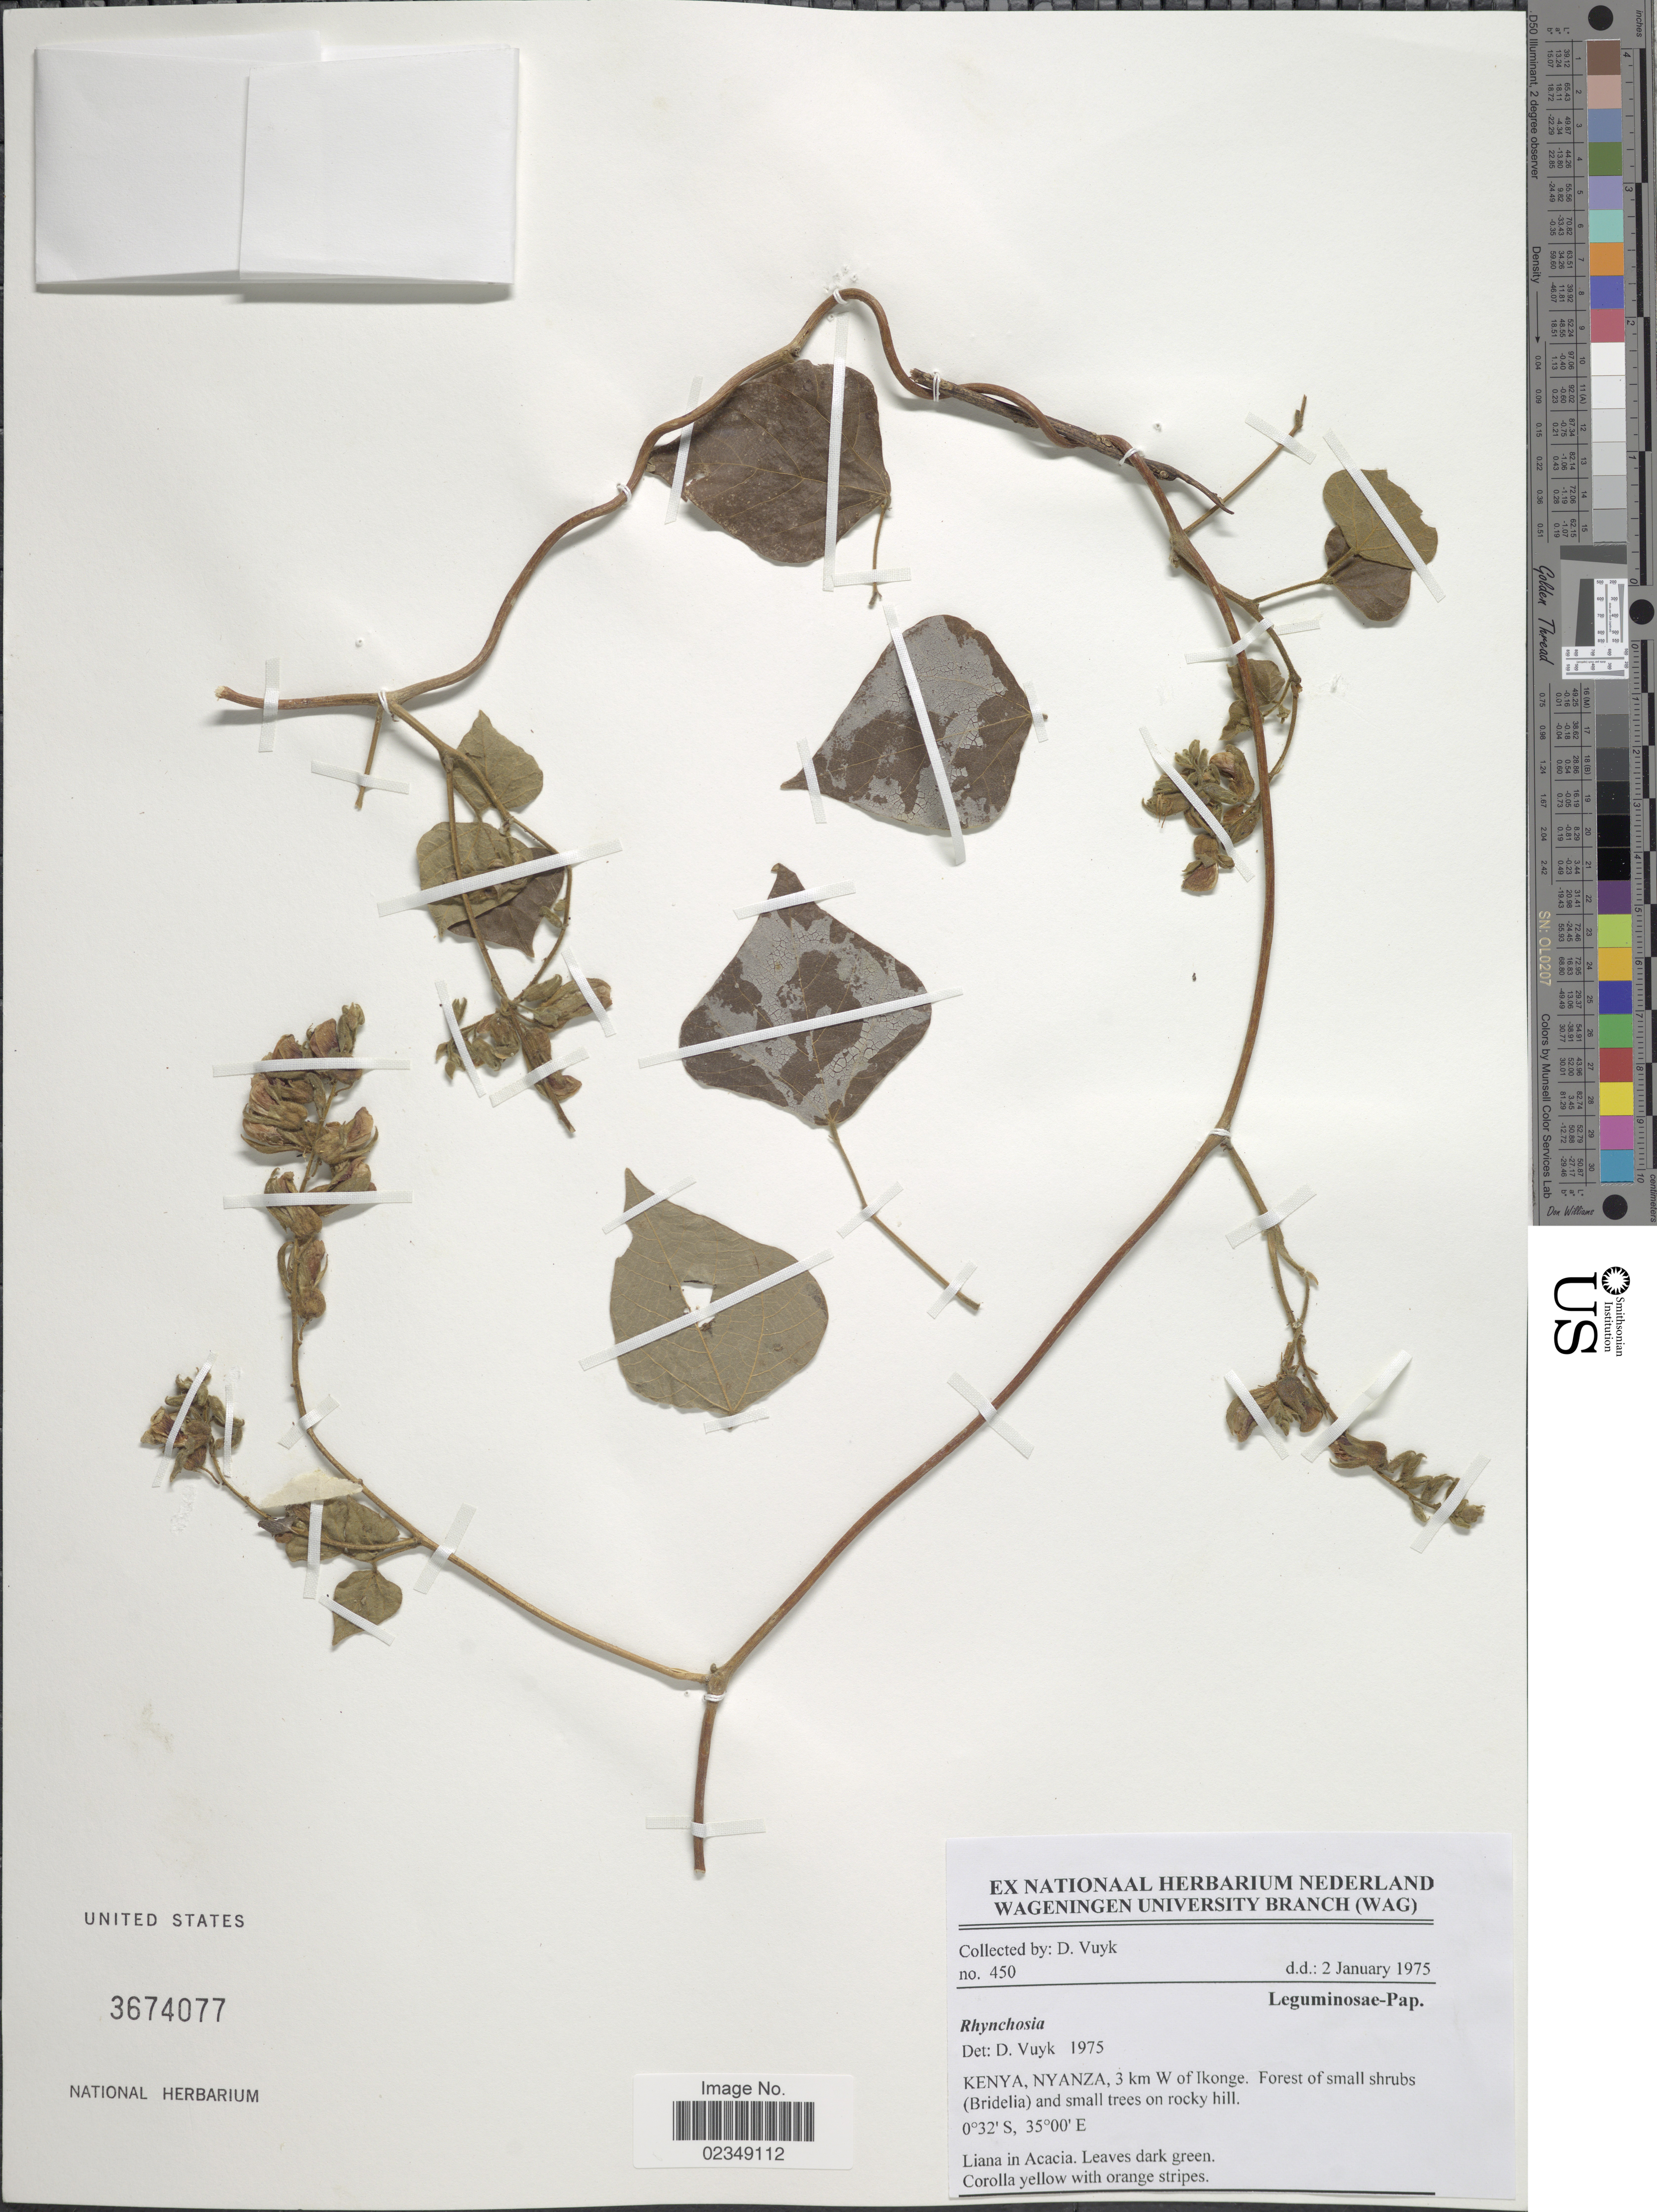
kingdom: Plantae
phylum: Tracheophyta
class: Magnoliopsida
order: Fabales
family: Fabaceae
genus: Rhynchosia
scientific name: Rhynchosia sp.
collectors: D. Vuyk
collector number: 450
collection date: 1975-01-02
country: Kenya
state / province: Nyamira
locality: Nyanza, 3 km W of Ikonge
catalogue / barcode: US 3674077